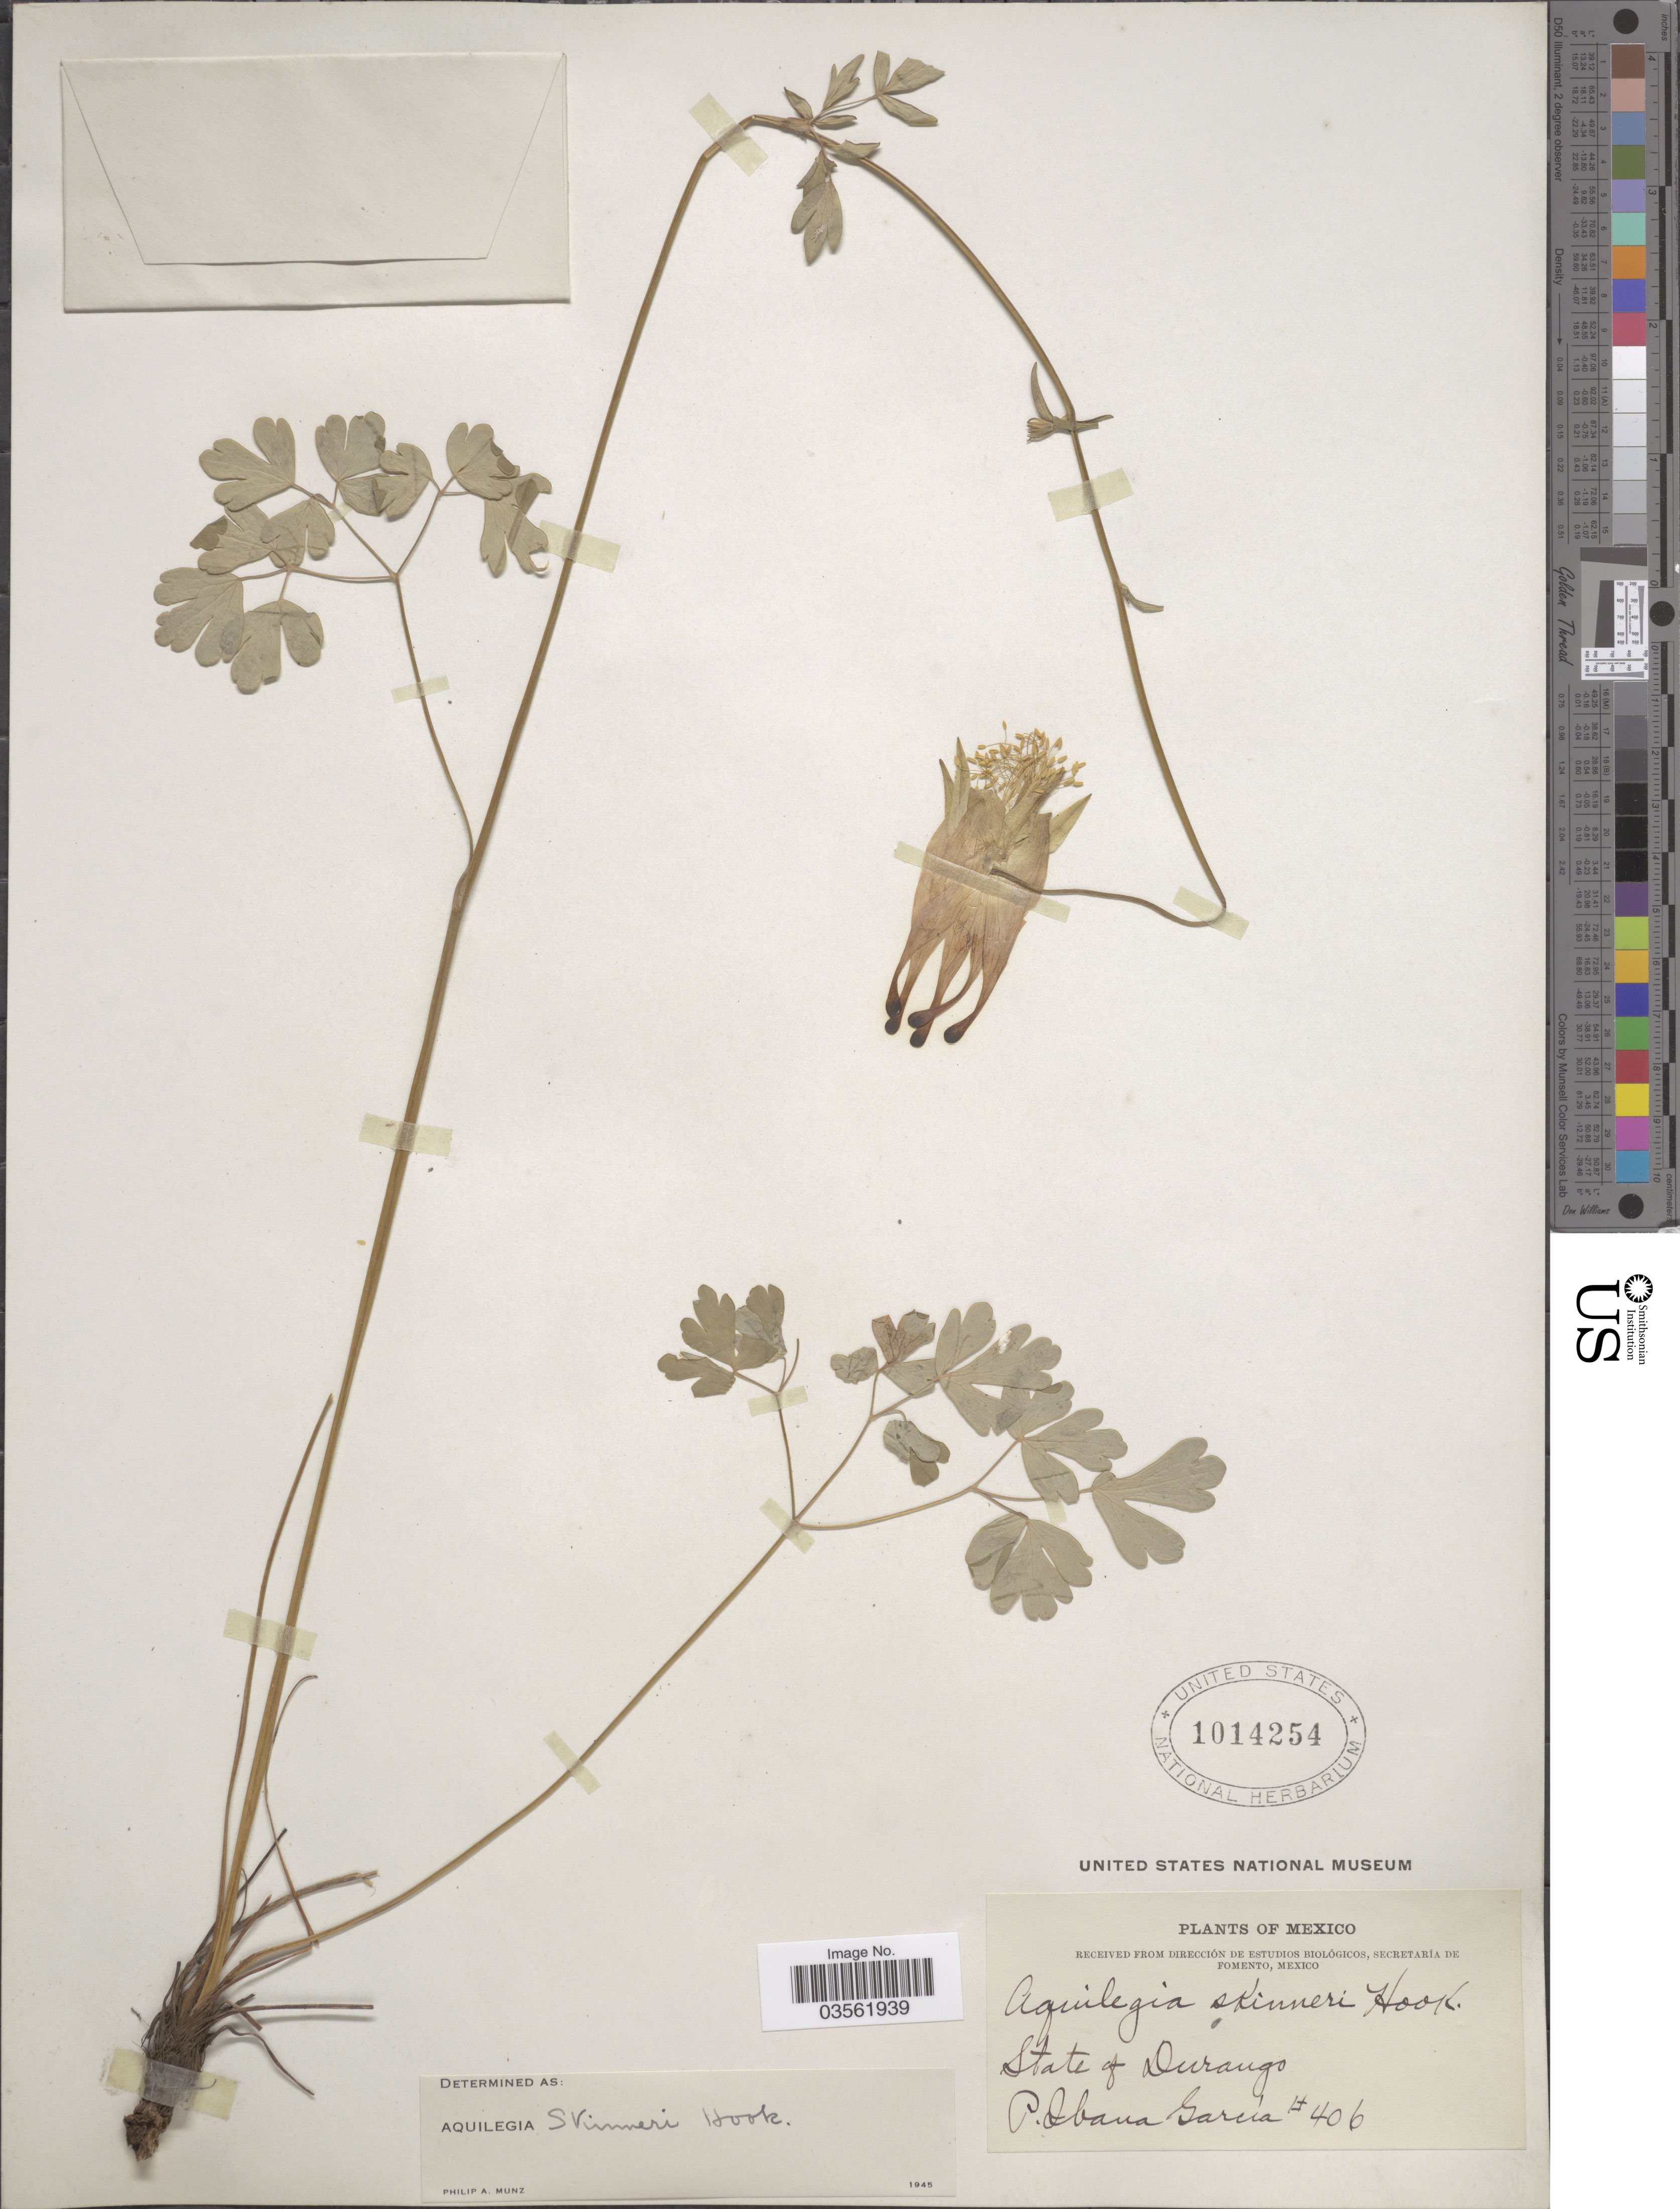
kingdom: Plantae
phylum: Tracheophyta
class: Magnoliopsida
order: Ranunculales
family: Ranunculaceae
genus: Aquilegia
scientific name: Aquilegia skinneri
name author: Hook. f.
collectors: P. Ibana-García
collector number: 406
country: Mexico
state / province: Durango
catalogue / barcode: US 1014254